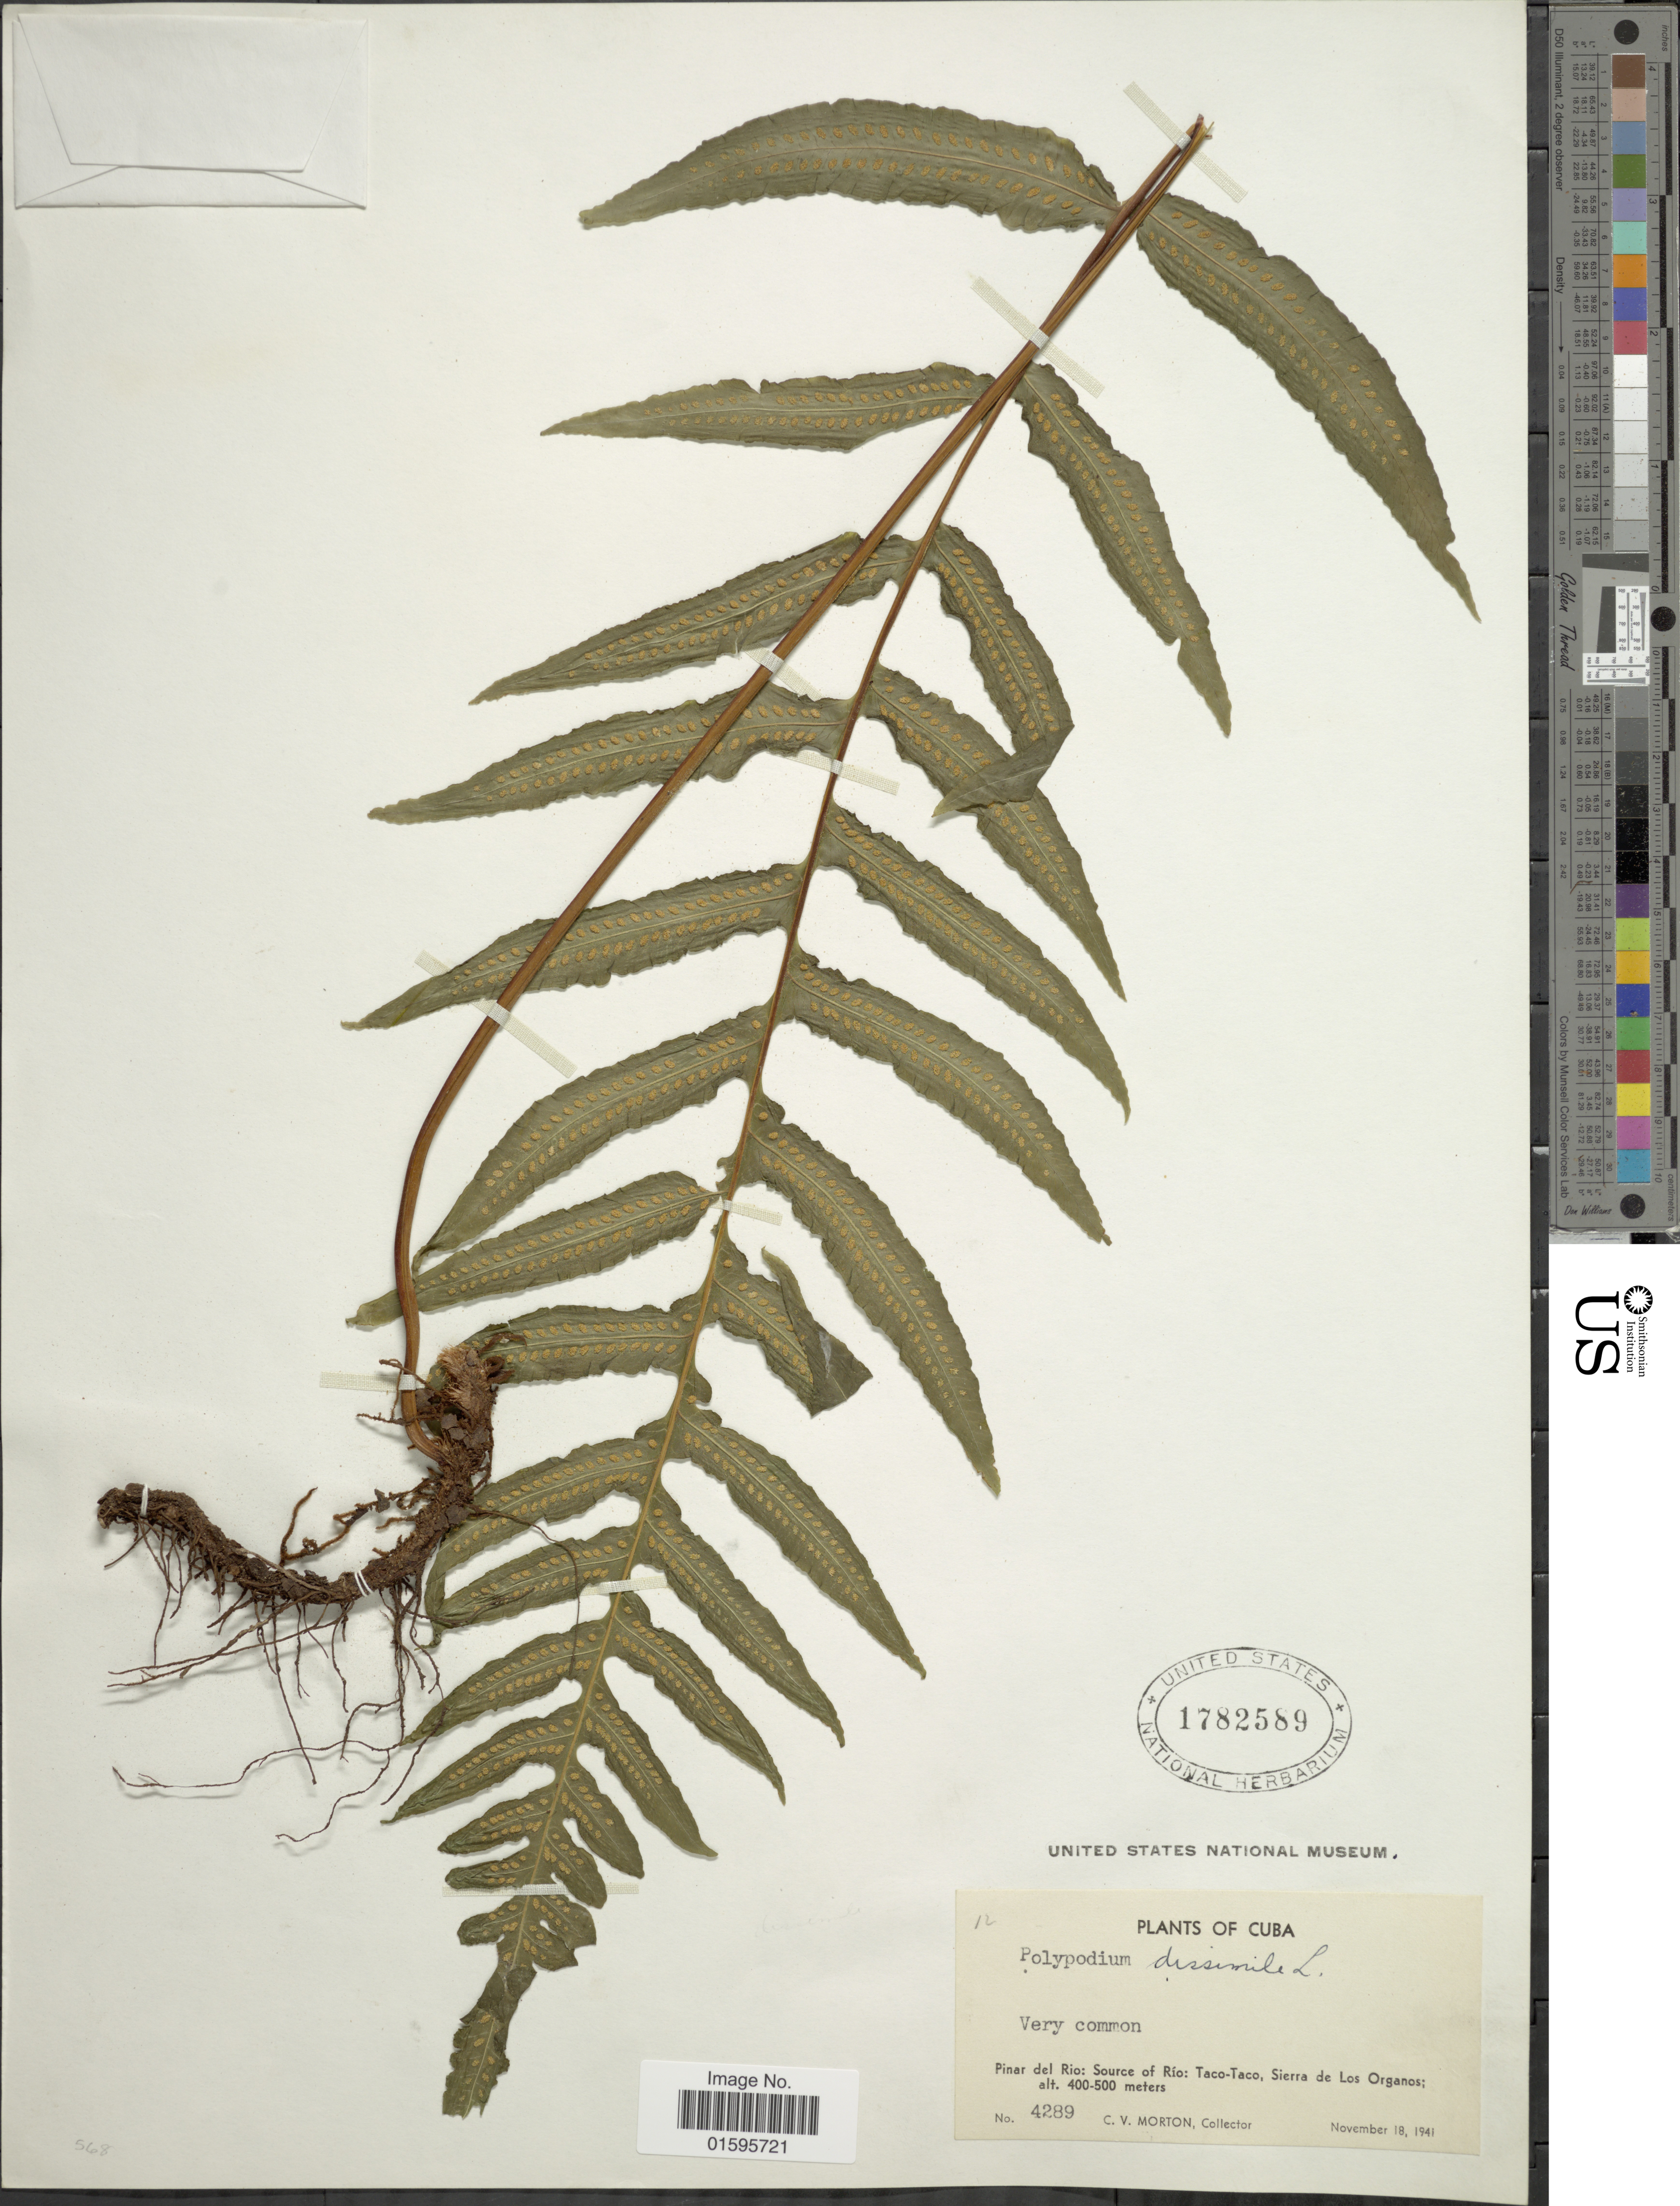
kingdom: Plantae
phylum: Tracheophyta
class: Polypodiopsida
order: Polypodiales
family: Polypodiaceae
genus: Polypodium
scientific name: Polypodium dulce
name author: Poir.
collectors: C. V. Morton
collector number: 4289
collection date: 1941-11-18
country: Cuba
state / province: Pinar del Río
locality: Pinar del Rio: Source of Rio: Taco-Taco, Sierra de Los Organos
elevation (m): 400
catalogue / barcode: US 1782589